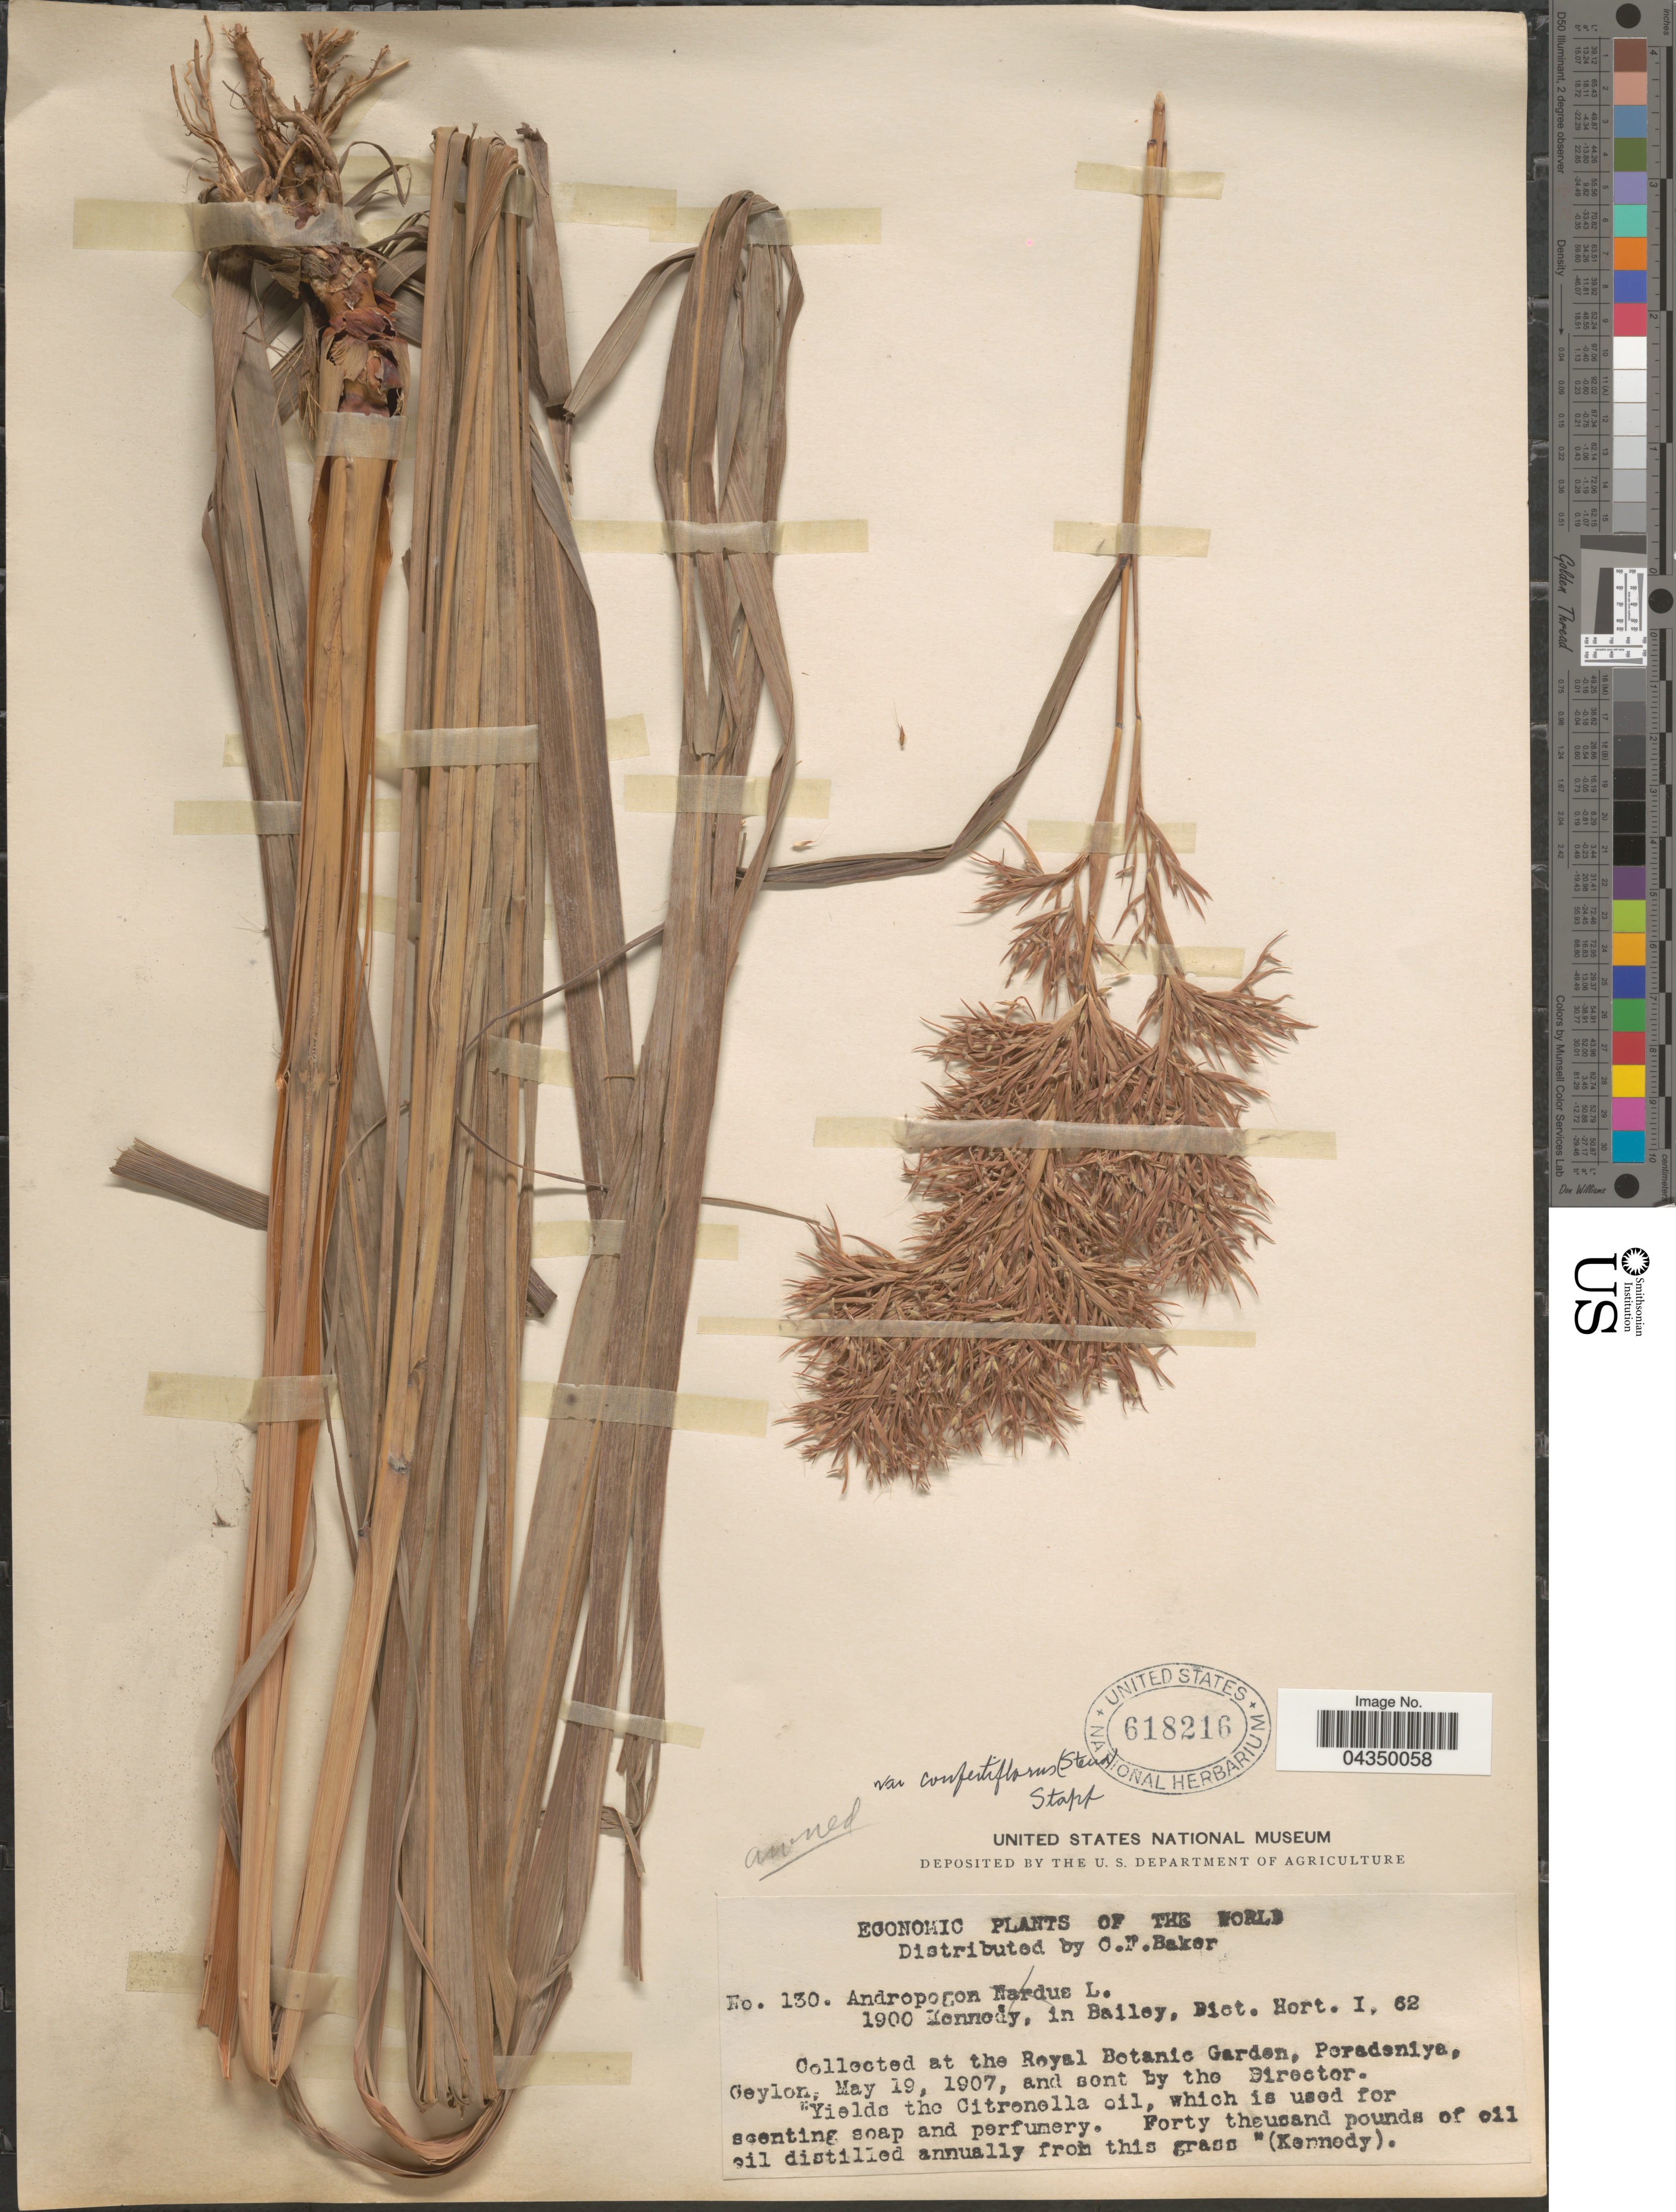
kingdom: Plantae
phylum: Tracheophyta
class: Liliopsida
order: Poales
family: Poaceae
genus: Cymbopogon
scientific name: Cymbopogon nardus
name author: (L.) Rendle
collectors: Royal Botanic Garden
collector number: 130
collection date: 1907-05-19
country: Sri Lanka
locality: The Royal Botanic Garden, Peradeniya, Ceylon.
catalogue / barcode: US 618216